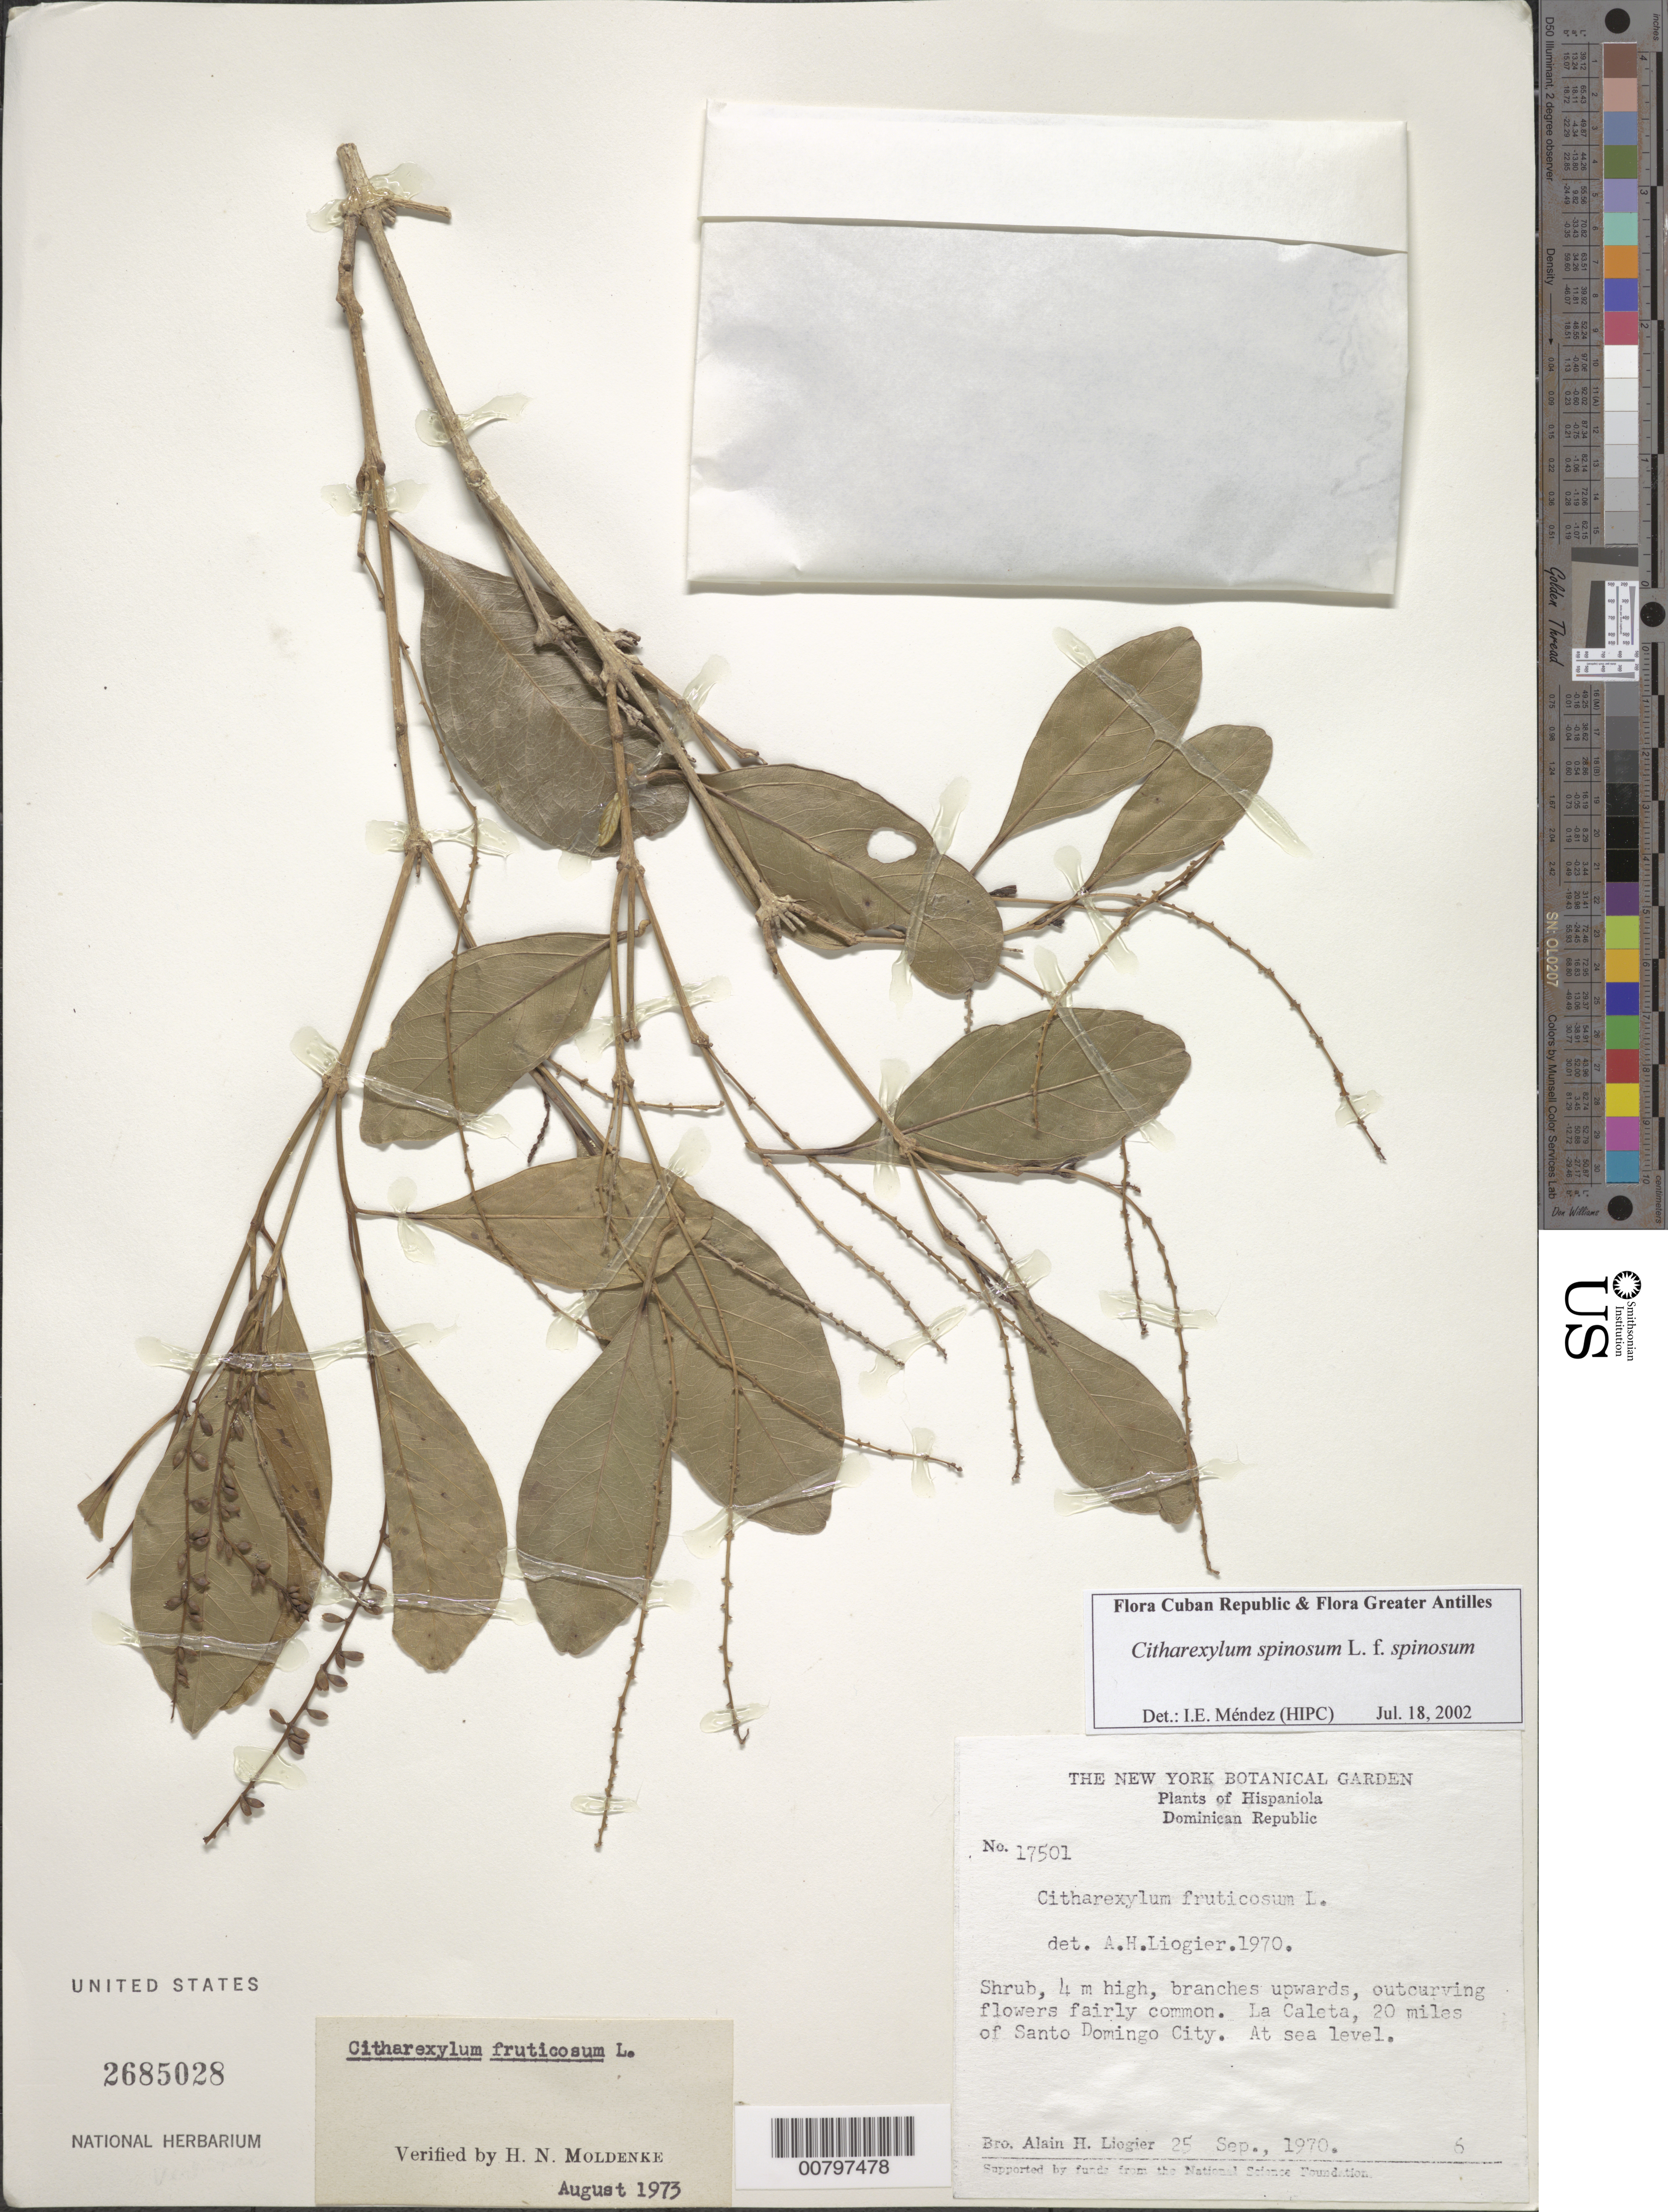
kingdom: Plantae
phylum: Tracheophyta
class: Magnoliopsida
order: Lamiales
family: Verbenaceae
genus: Citharexylum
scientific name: Citharexylum spinosum f. spinosum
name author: L.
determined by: Méndez, Isidro E., (HIPC)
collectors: A. H. Liogier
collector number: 17501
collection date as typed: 25 Dep 1970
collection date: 1970-12-25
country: Dominican Republic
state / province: Distrito Nacional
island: Hispaniola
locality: La Caleta, 20 miles of Sant Domingo City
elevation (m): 0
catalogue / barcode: US 2685028